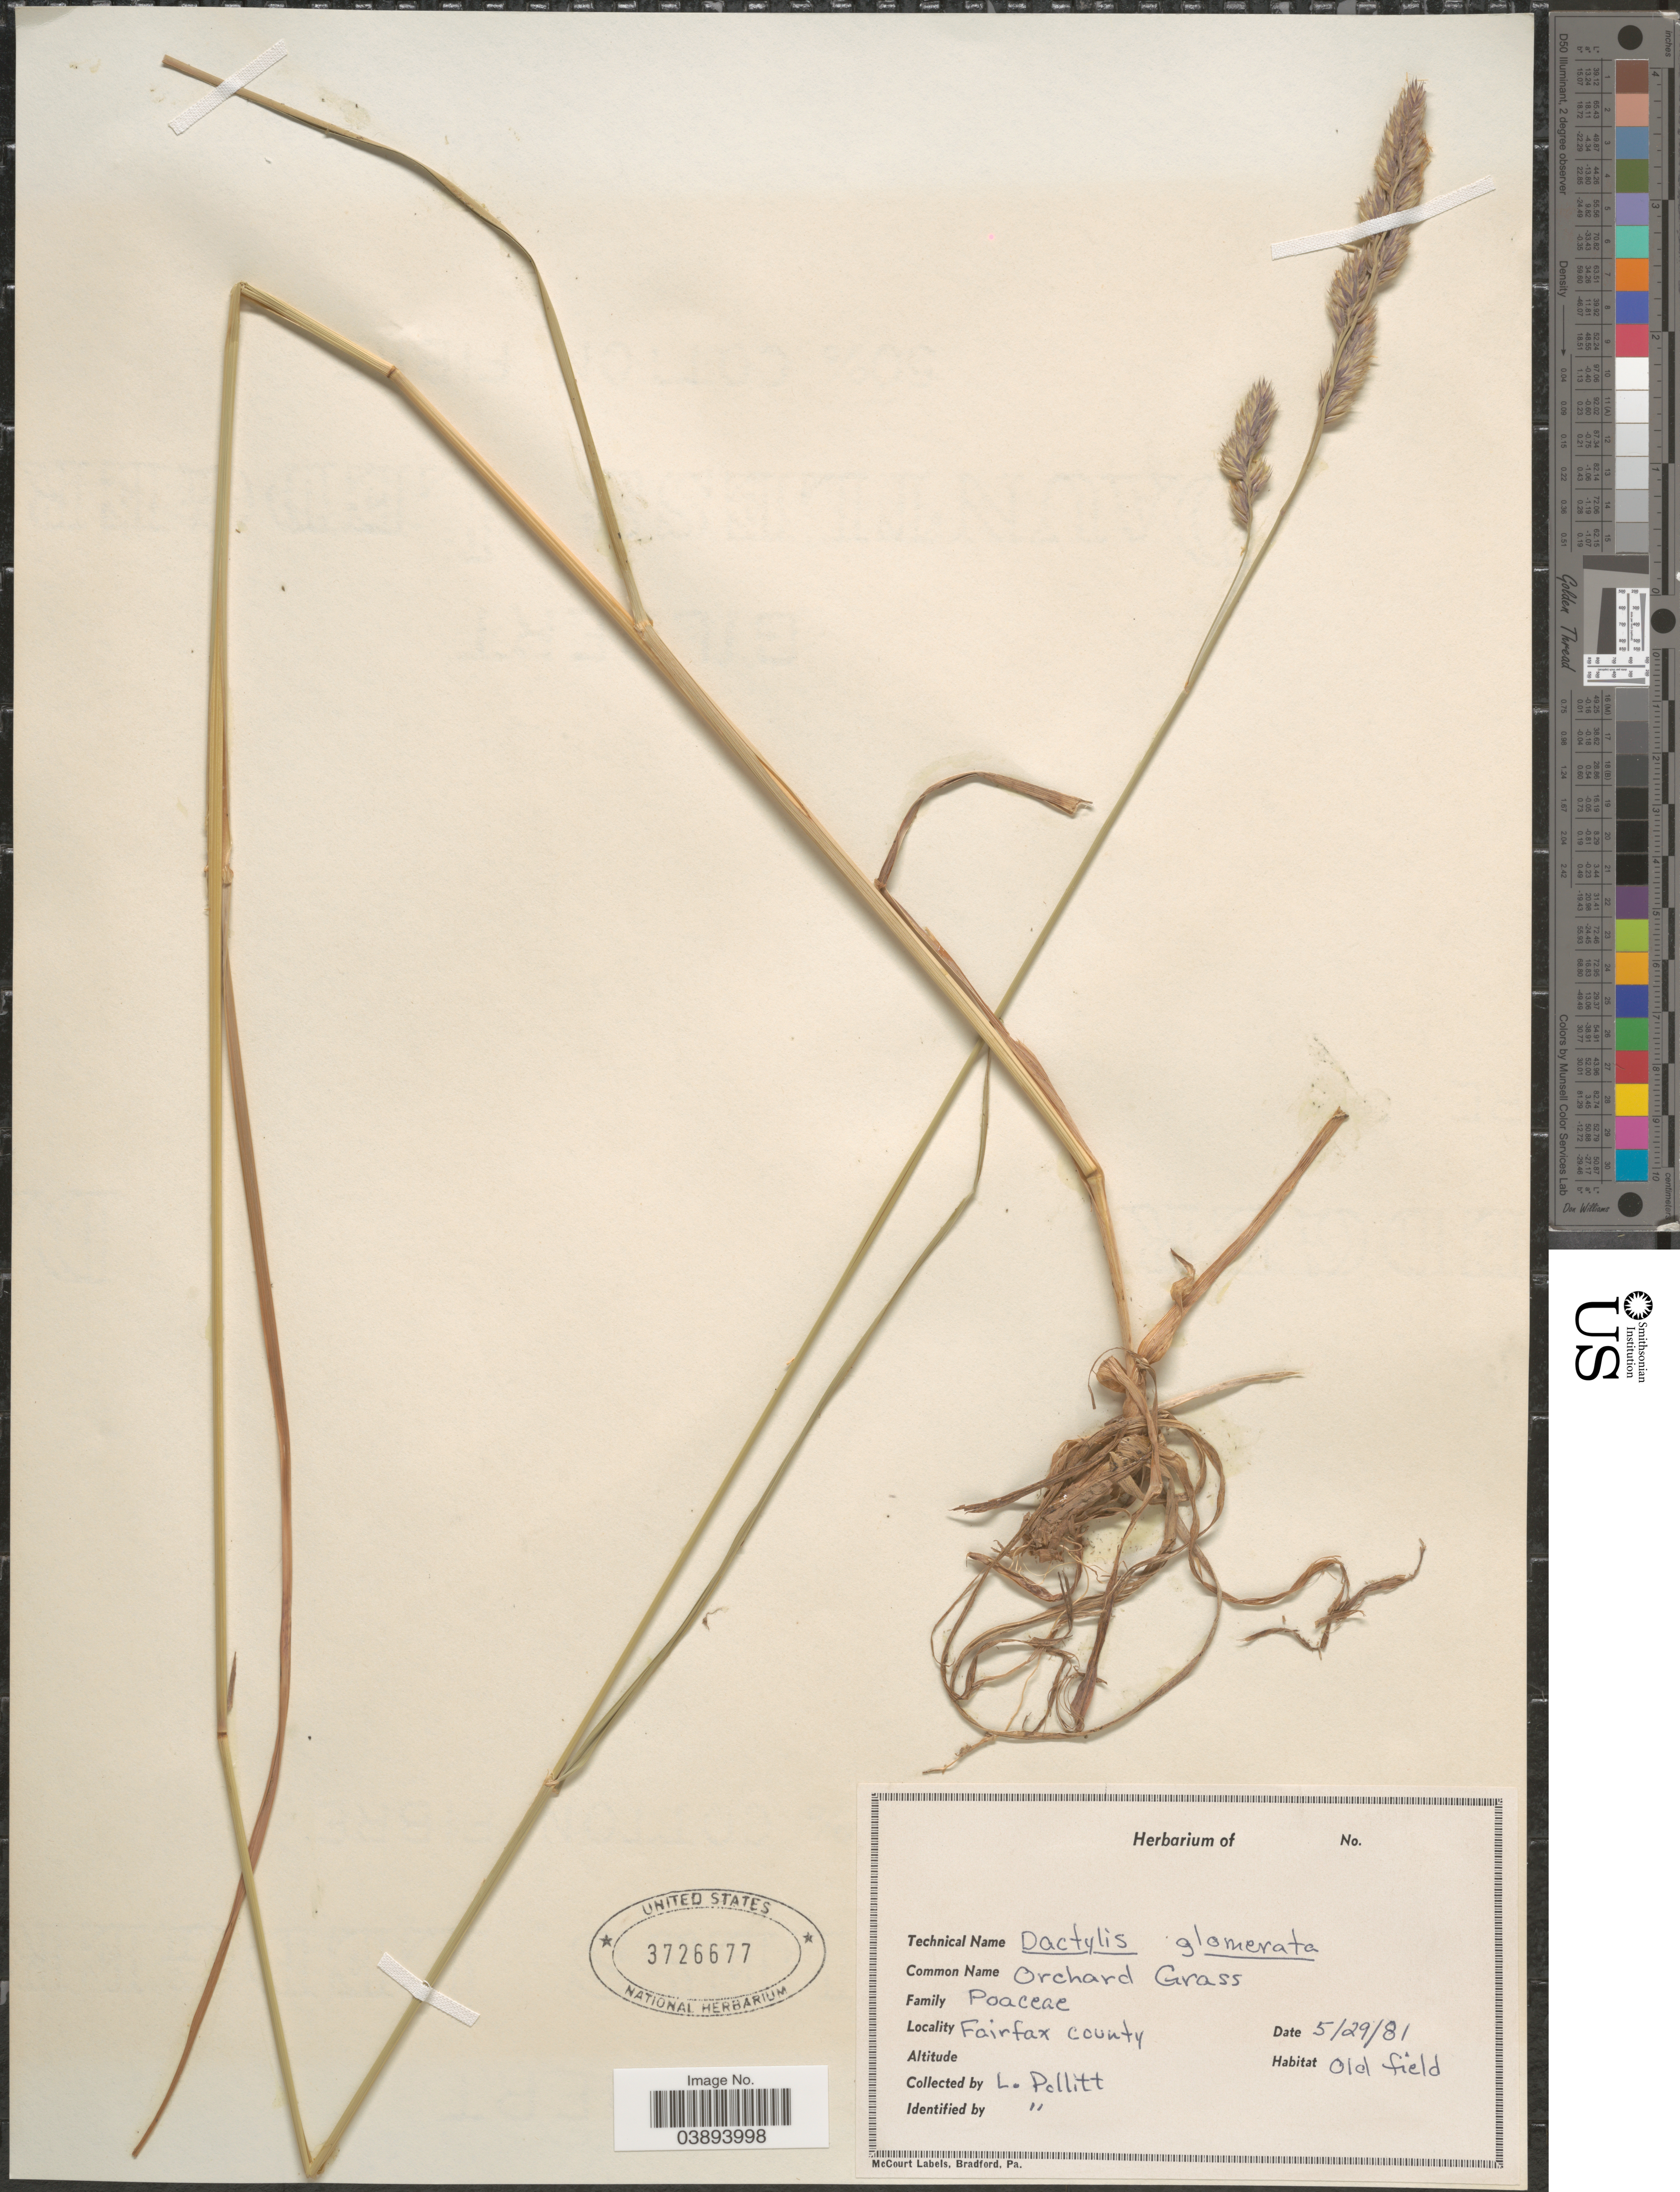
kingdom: Plantae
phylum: Tracheophyta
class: Liliopsida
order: Poales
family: Poaceae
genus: Dactylis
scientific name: Dactylis glomerata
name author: L.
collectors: L. Pollitt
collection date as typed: Transcribed d/m/y: 29/5/81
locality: Fairfax County.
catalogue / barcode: US 3726677